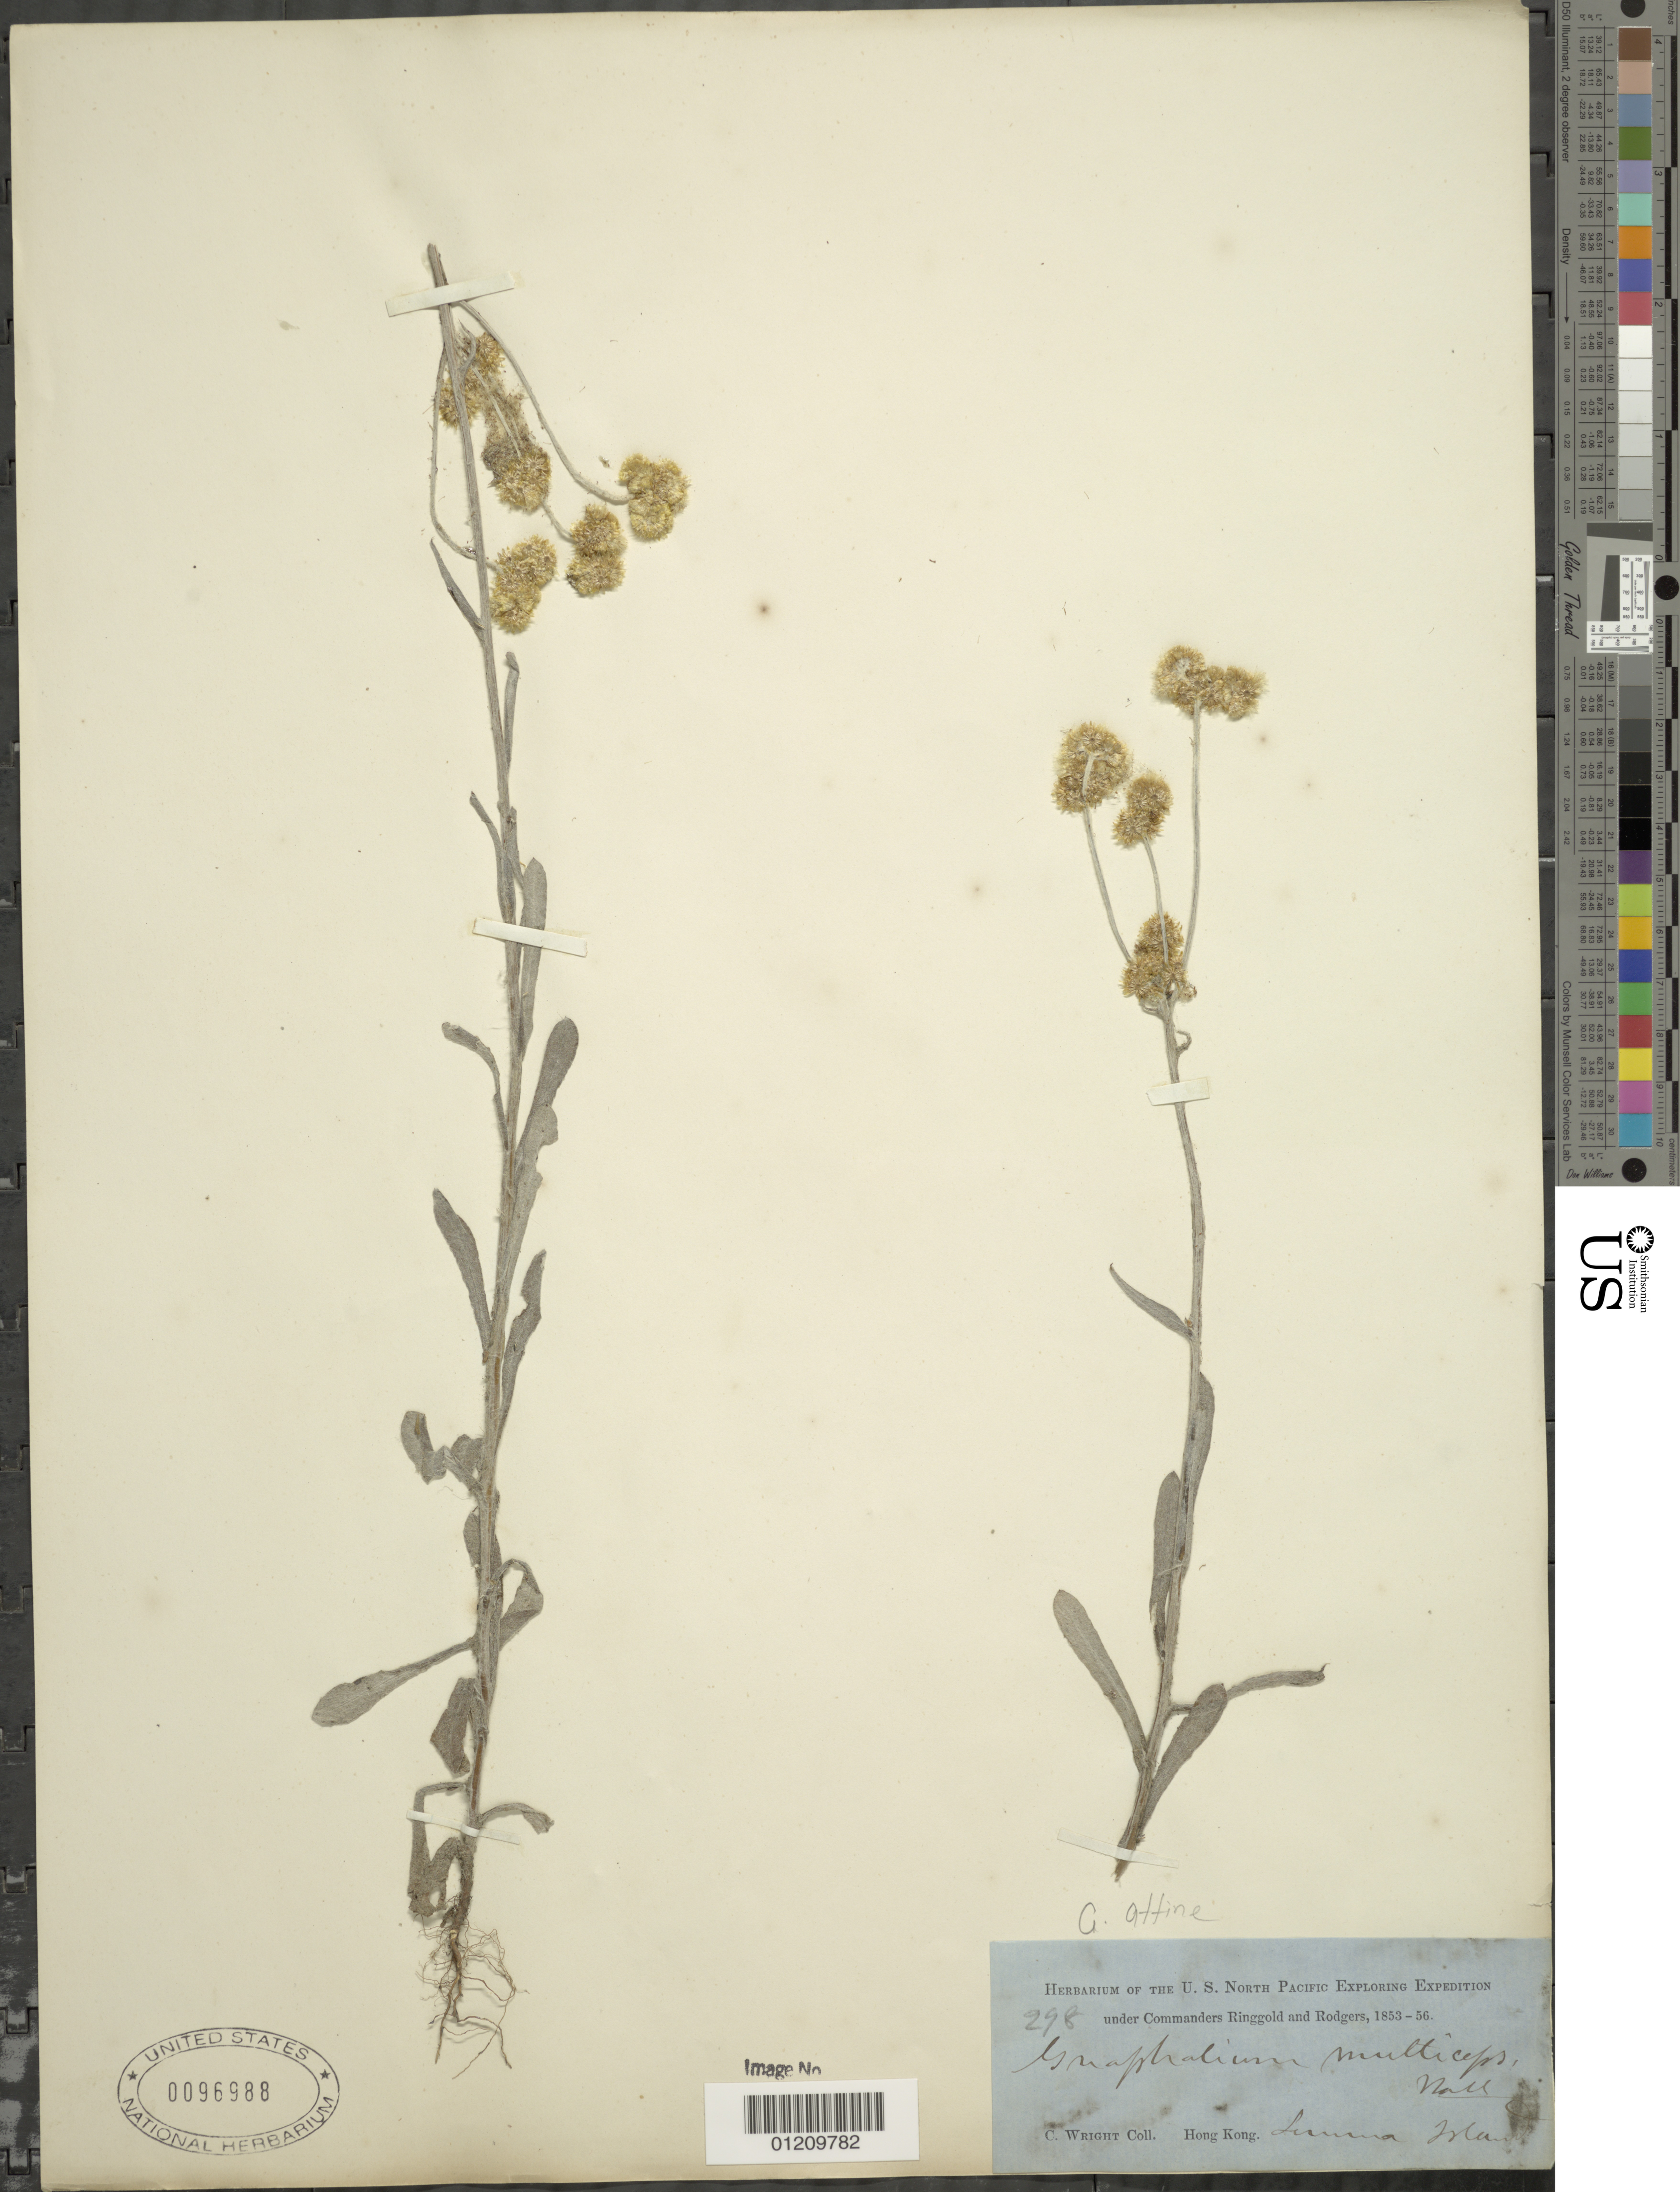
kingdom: Plantae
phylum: Tracheophyta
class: Magnoliopsida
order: Asterales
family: Asteraceae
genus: Laphangium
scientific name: Laphangium affine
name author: (D. Don) Tzvelev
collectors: C. Wright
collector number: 298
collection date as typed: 1853 to -- -- 1856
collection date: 1853/1856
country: China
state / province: Hong Kong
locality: Lemma Island.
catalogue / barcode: US 96988